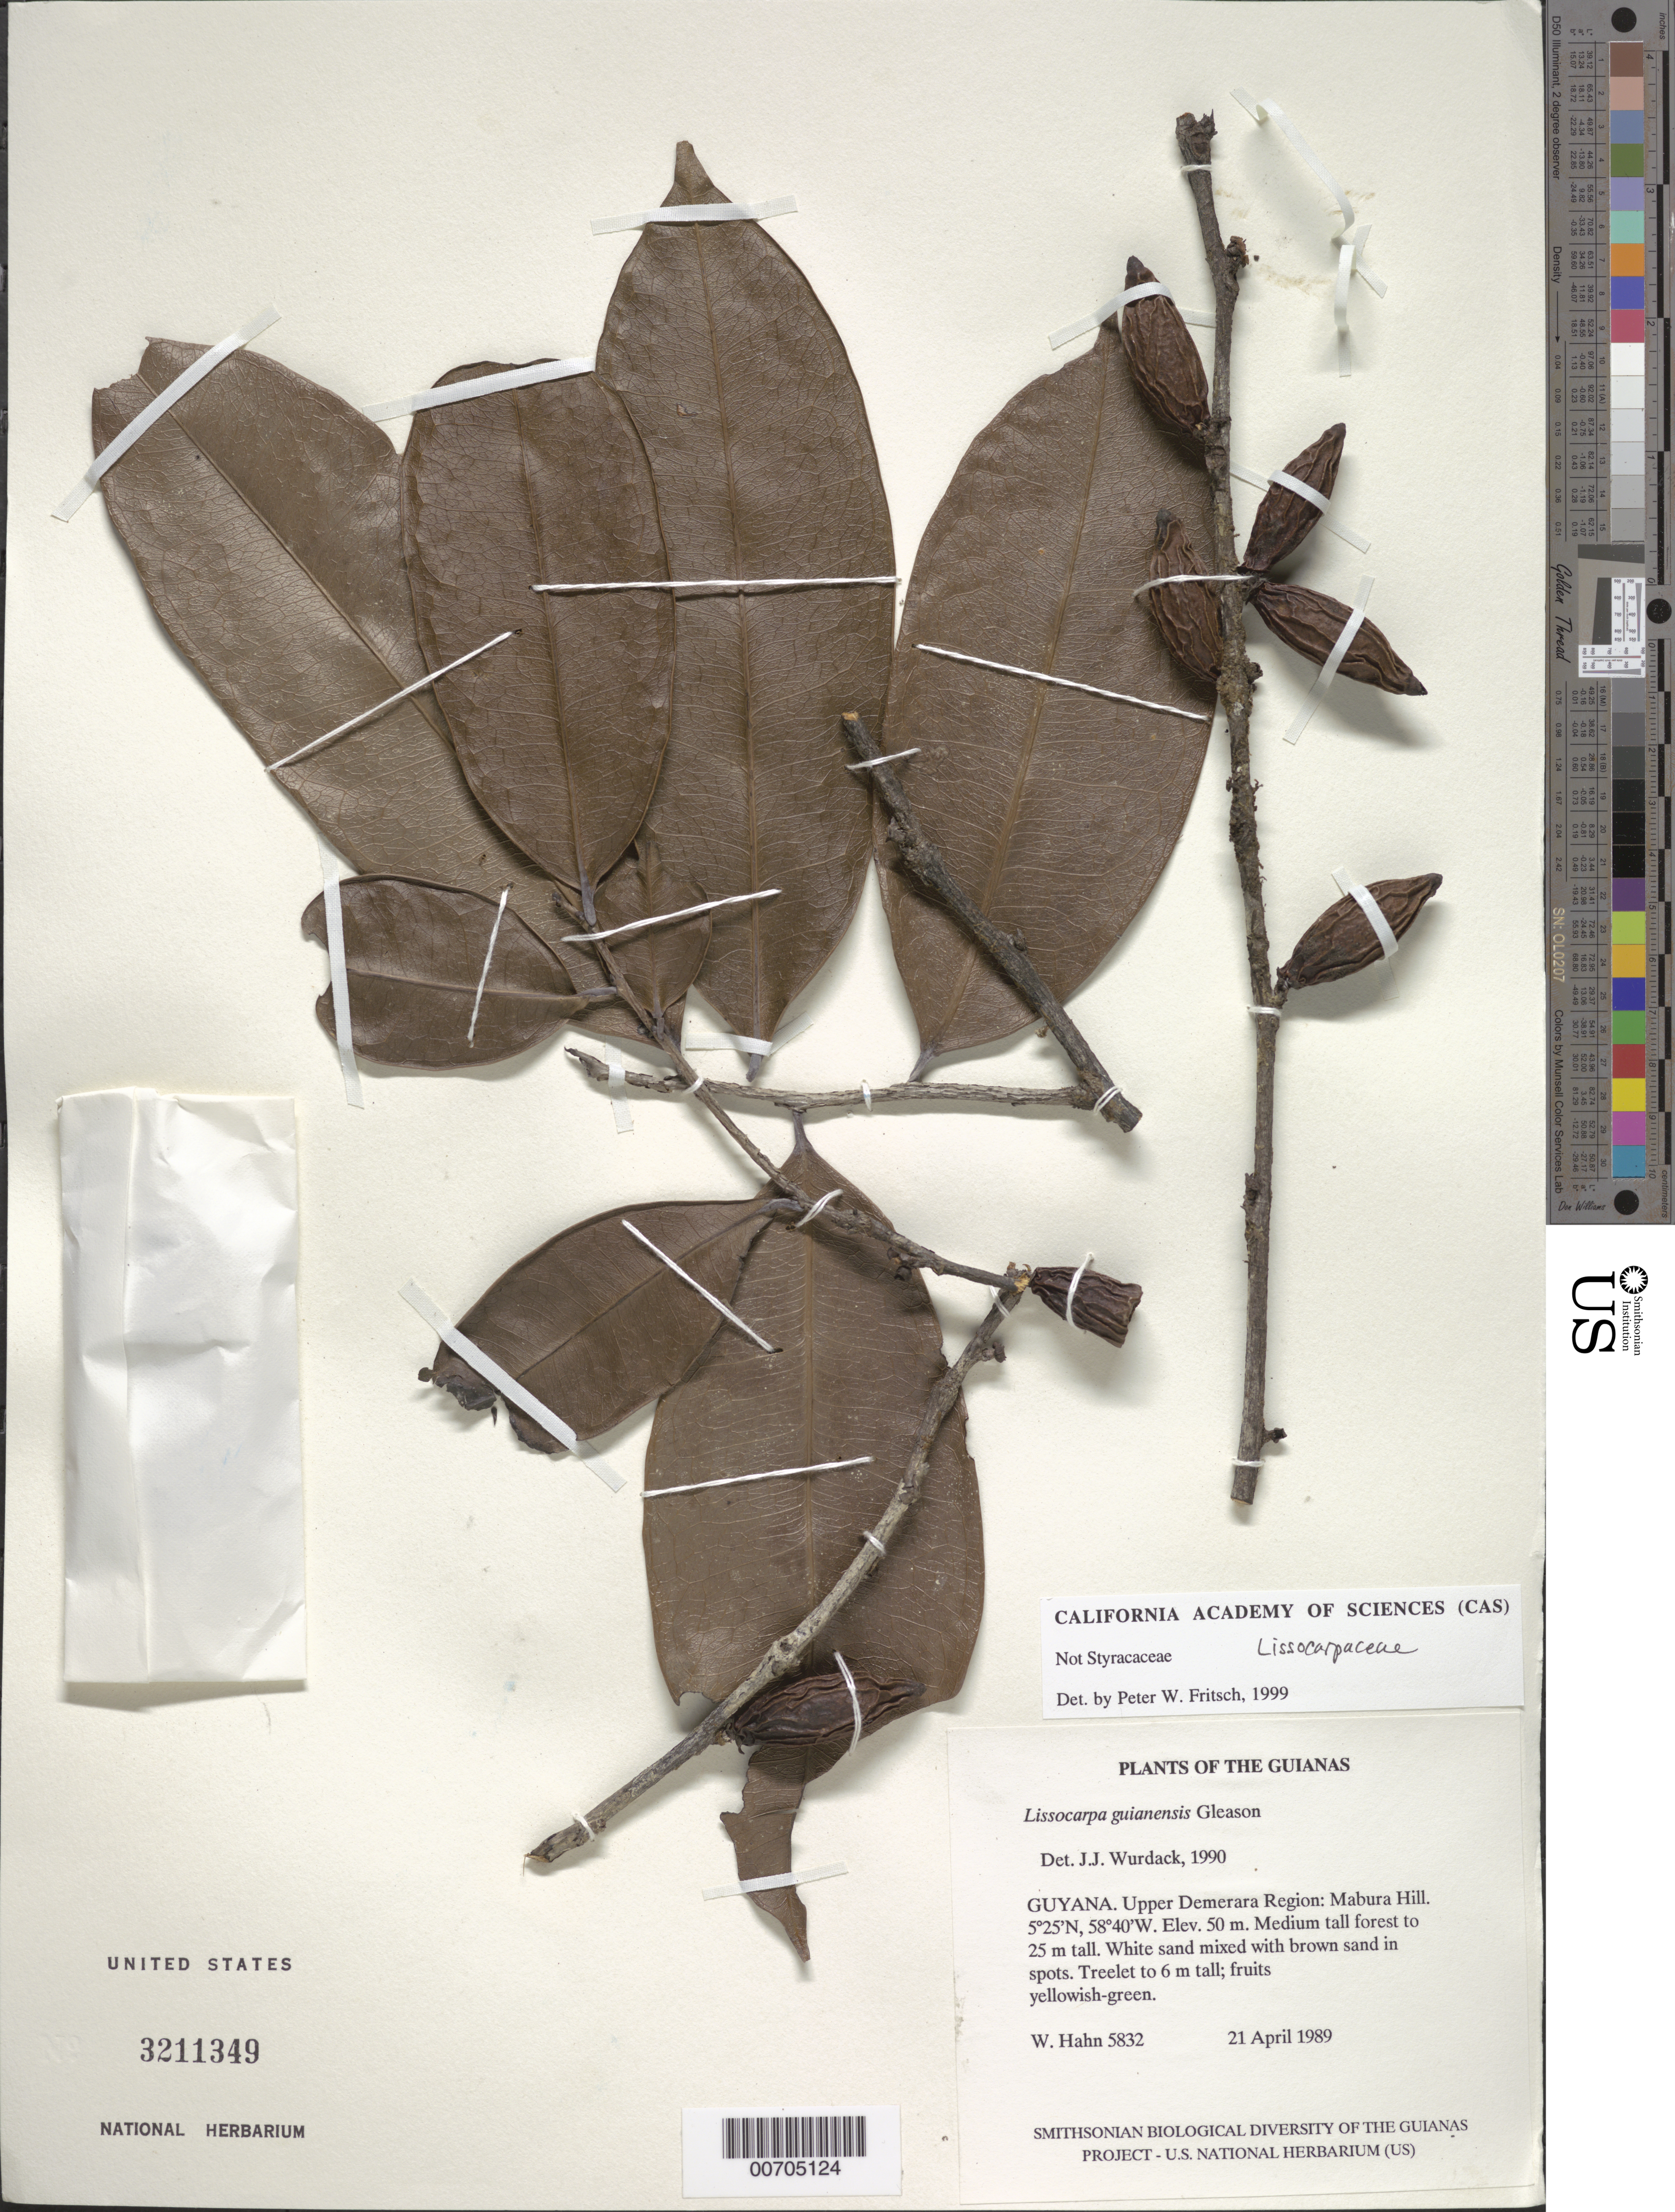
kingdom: Plantae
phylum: Tracheophyta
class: Magnoliopsida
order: Ericales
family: Ebenaceae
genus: Lissocarpa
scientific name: Lissocarpa guianensis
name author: Gleason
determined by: Wurdack, John J., (US), US (UNITED STATES)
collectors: W. Hahn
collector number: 5832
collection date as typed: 21 April 1989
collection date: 1989-04-21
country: Guyana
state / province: U. Demerara-Berbice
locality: Mabura Hill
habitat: Medium tall forest to 25 m tall. White sand mixed with brown sand in spots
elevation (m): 50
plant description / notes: Cited by B. Wallnöfer in Ann. Naturhist Mus. Wien, B 105: 540. 2004.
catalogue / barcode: US 3211349